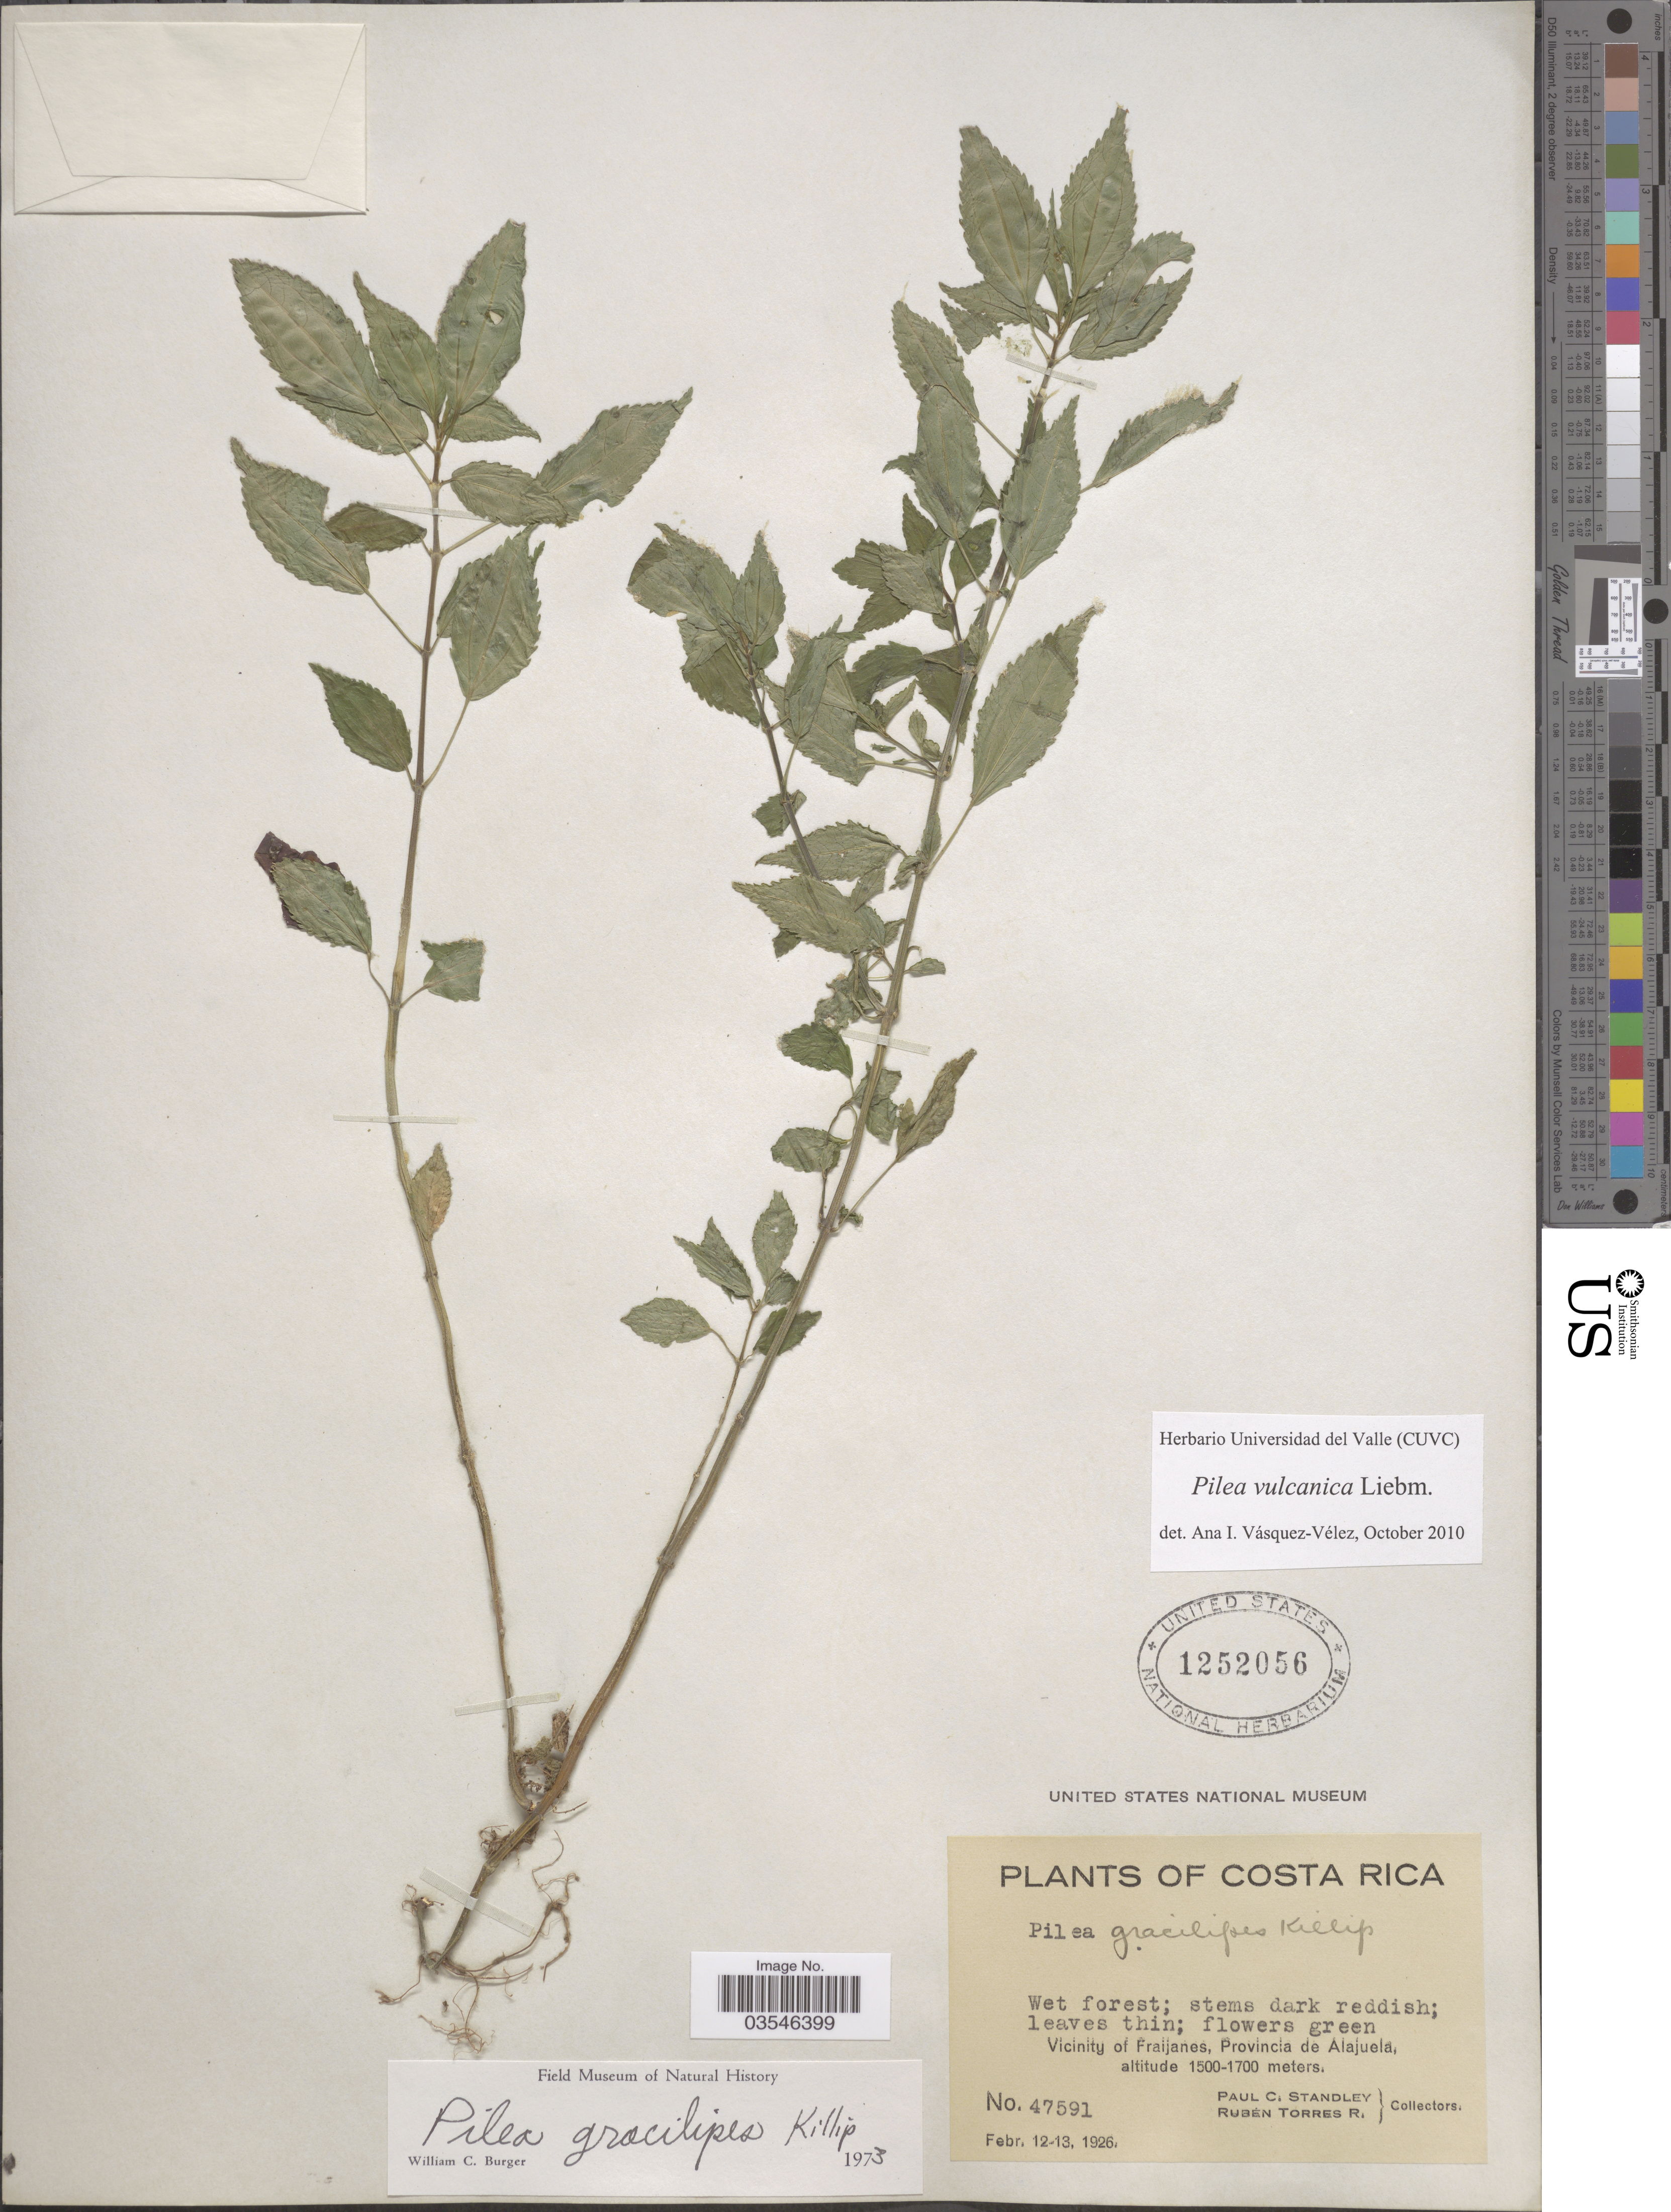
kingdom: Plantae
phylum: Tracheophyta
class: Magnoliopsida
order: Rosales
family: Urticaceae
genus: Pilea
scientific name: Pilea vulcanica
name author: Liebm.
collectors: P. C. Standley & R. Torres Rojas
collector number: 47591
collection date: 1926-02-12/1926-02-13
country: Costa Rica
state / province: Alajuela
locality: Vicinity of Fraijanes.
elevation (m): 1500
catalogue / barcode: US 1252056